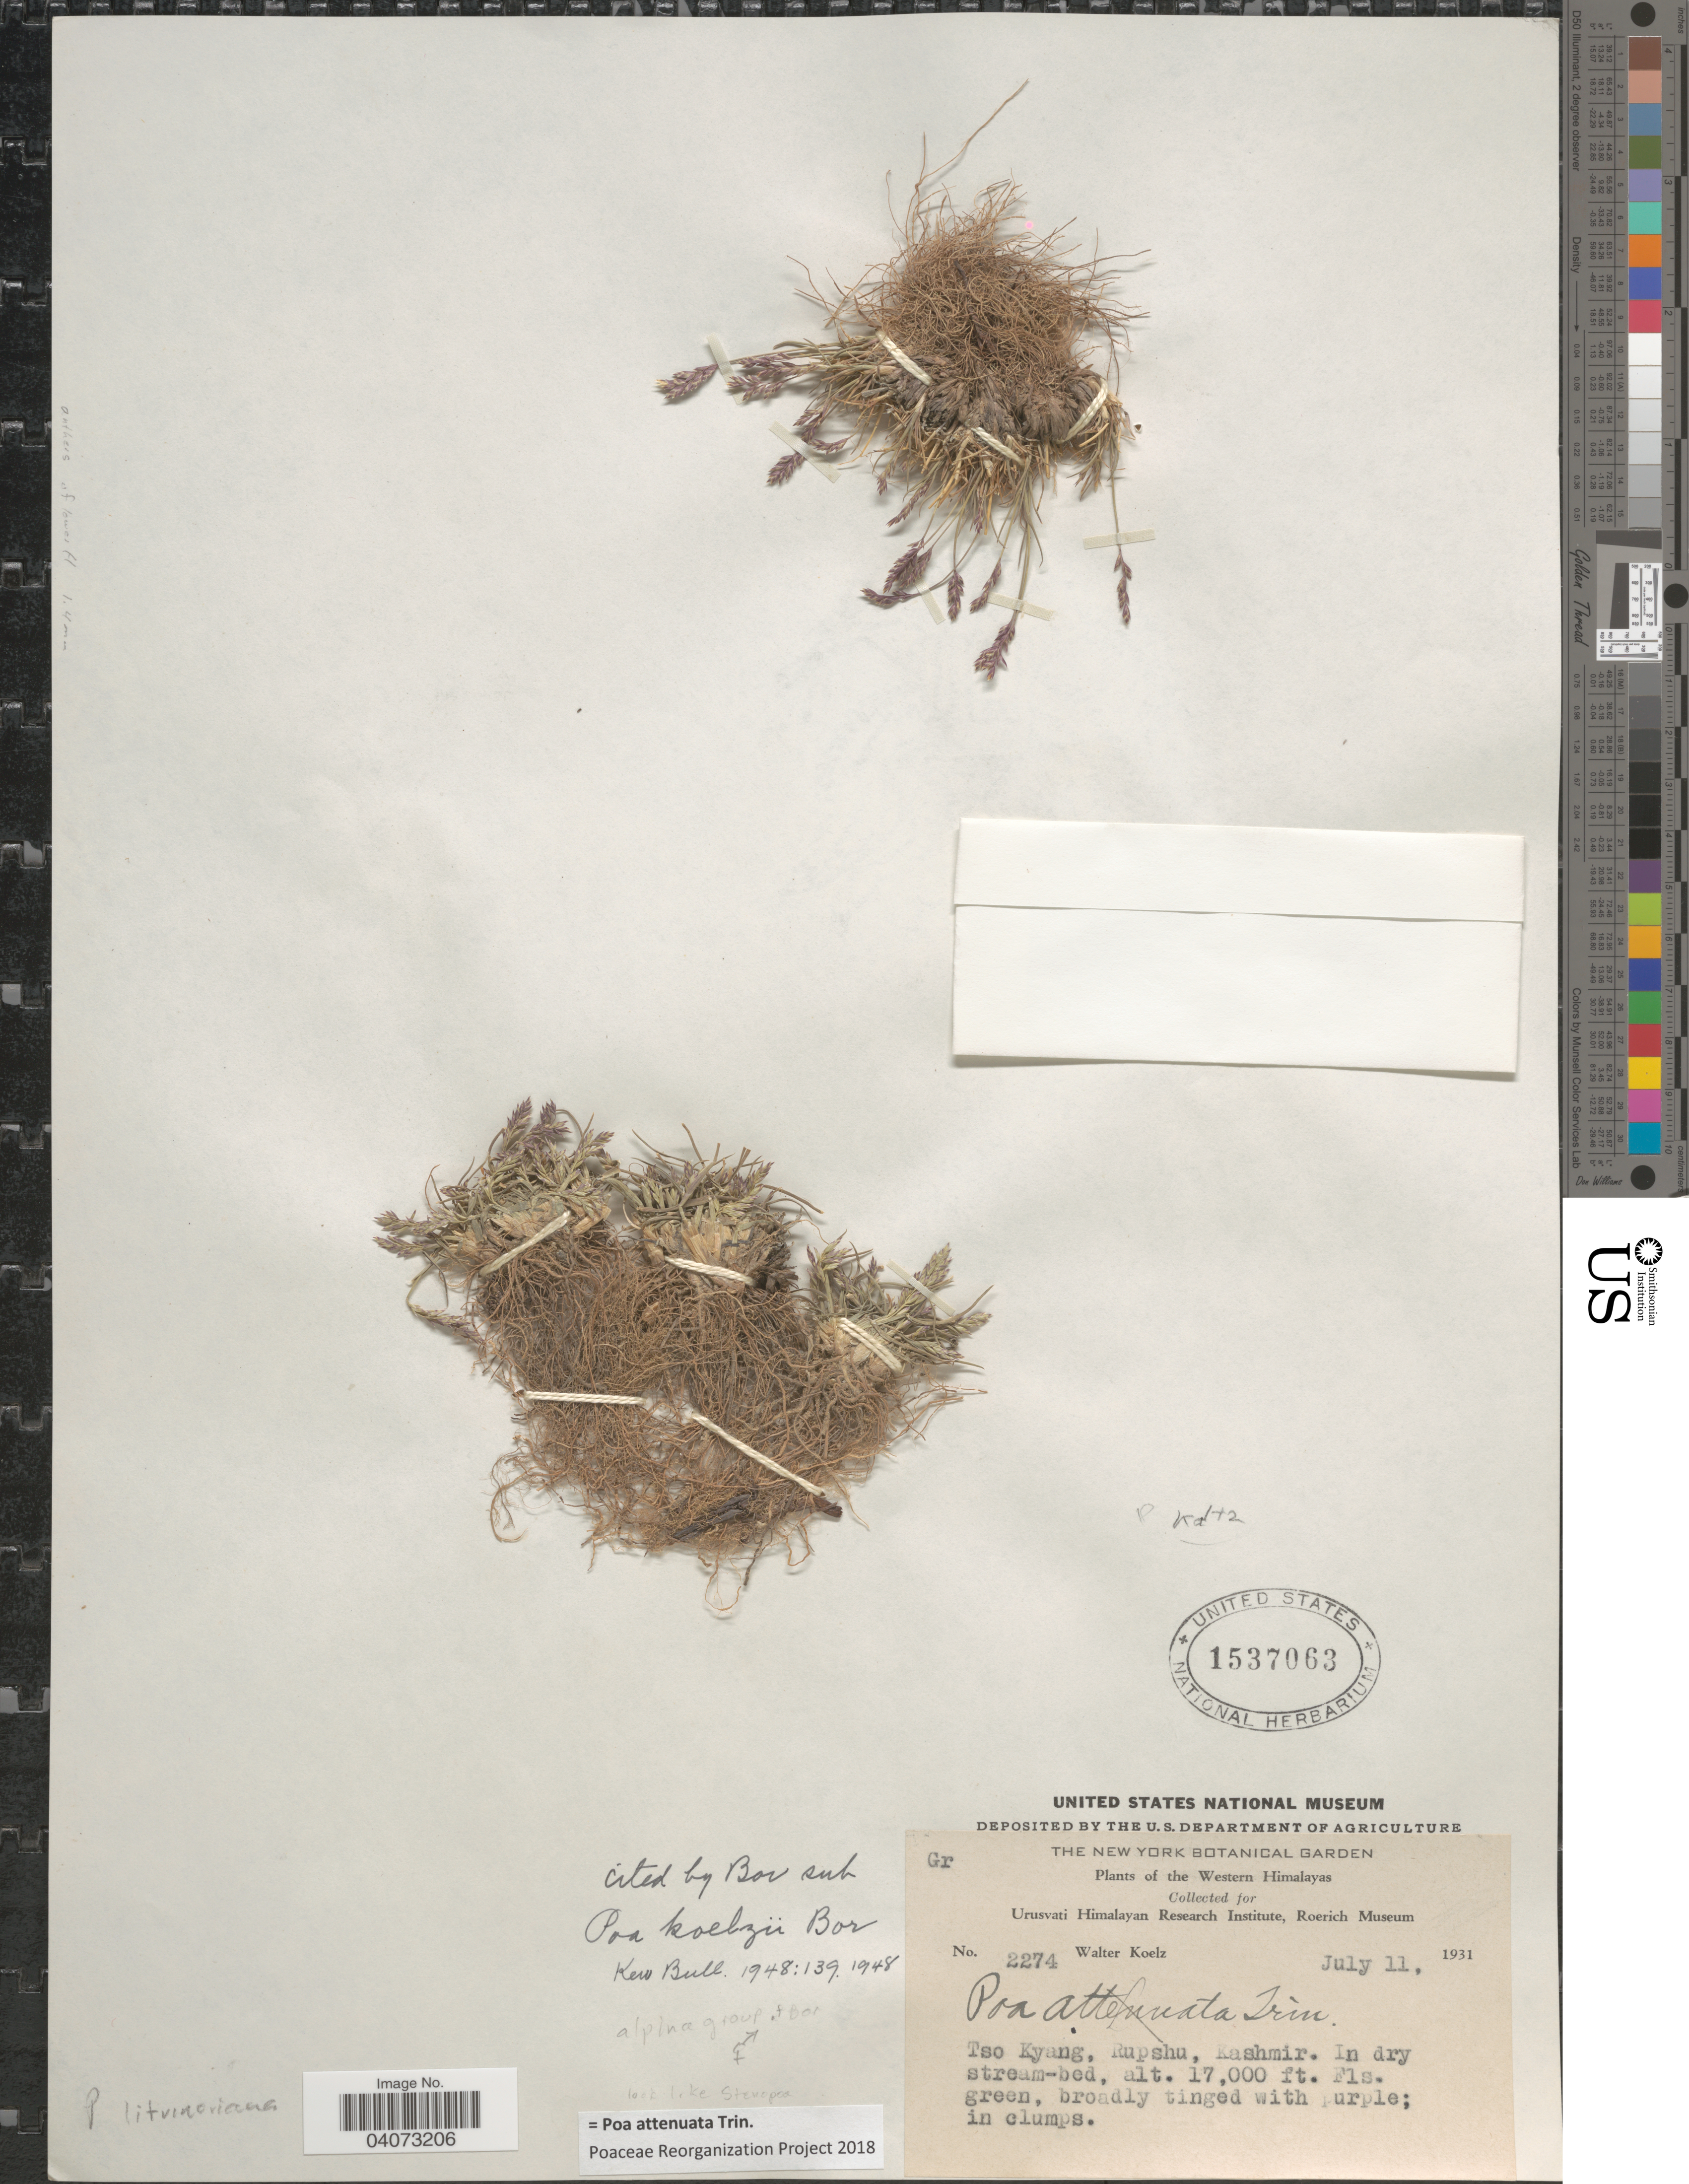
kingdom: Plantae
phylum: Tracheophyta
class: Liliopsida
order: Poales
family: Poaceae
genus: Poa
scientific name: Poa attenuata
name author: Trin.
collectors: W. N. Koelz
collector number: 2274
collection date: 1931-07-11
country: India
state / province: Jammu and Kashmir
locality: The Western Himalayas. Tso Kyang, Rupshu, Kashmir.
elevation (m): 5182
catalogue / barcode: US 1537063